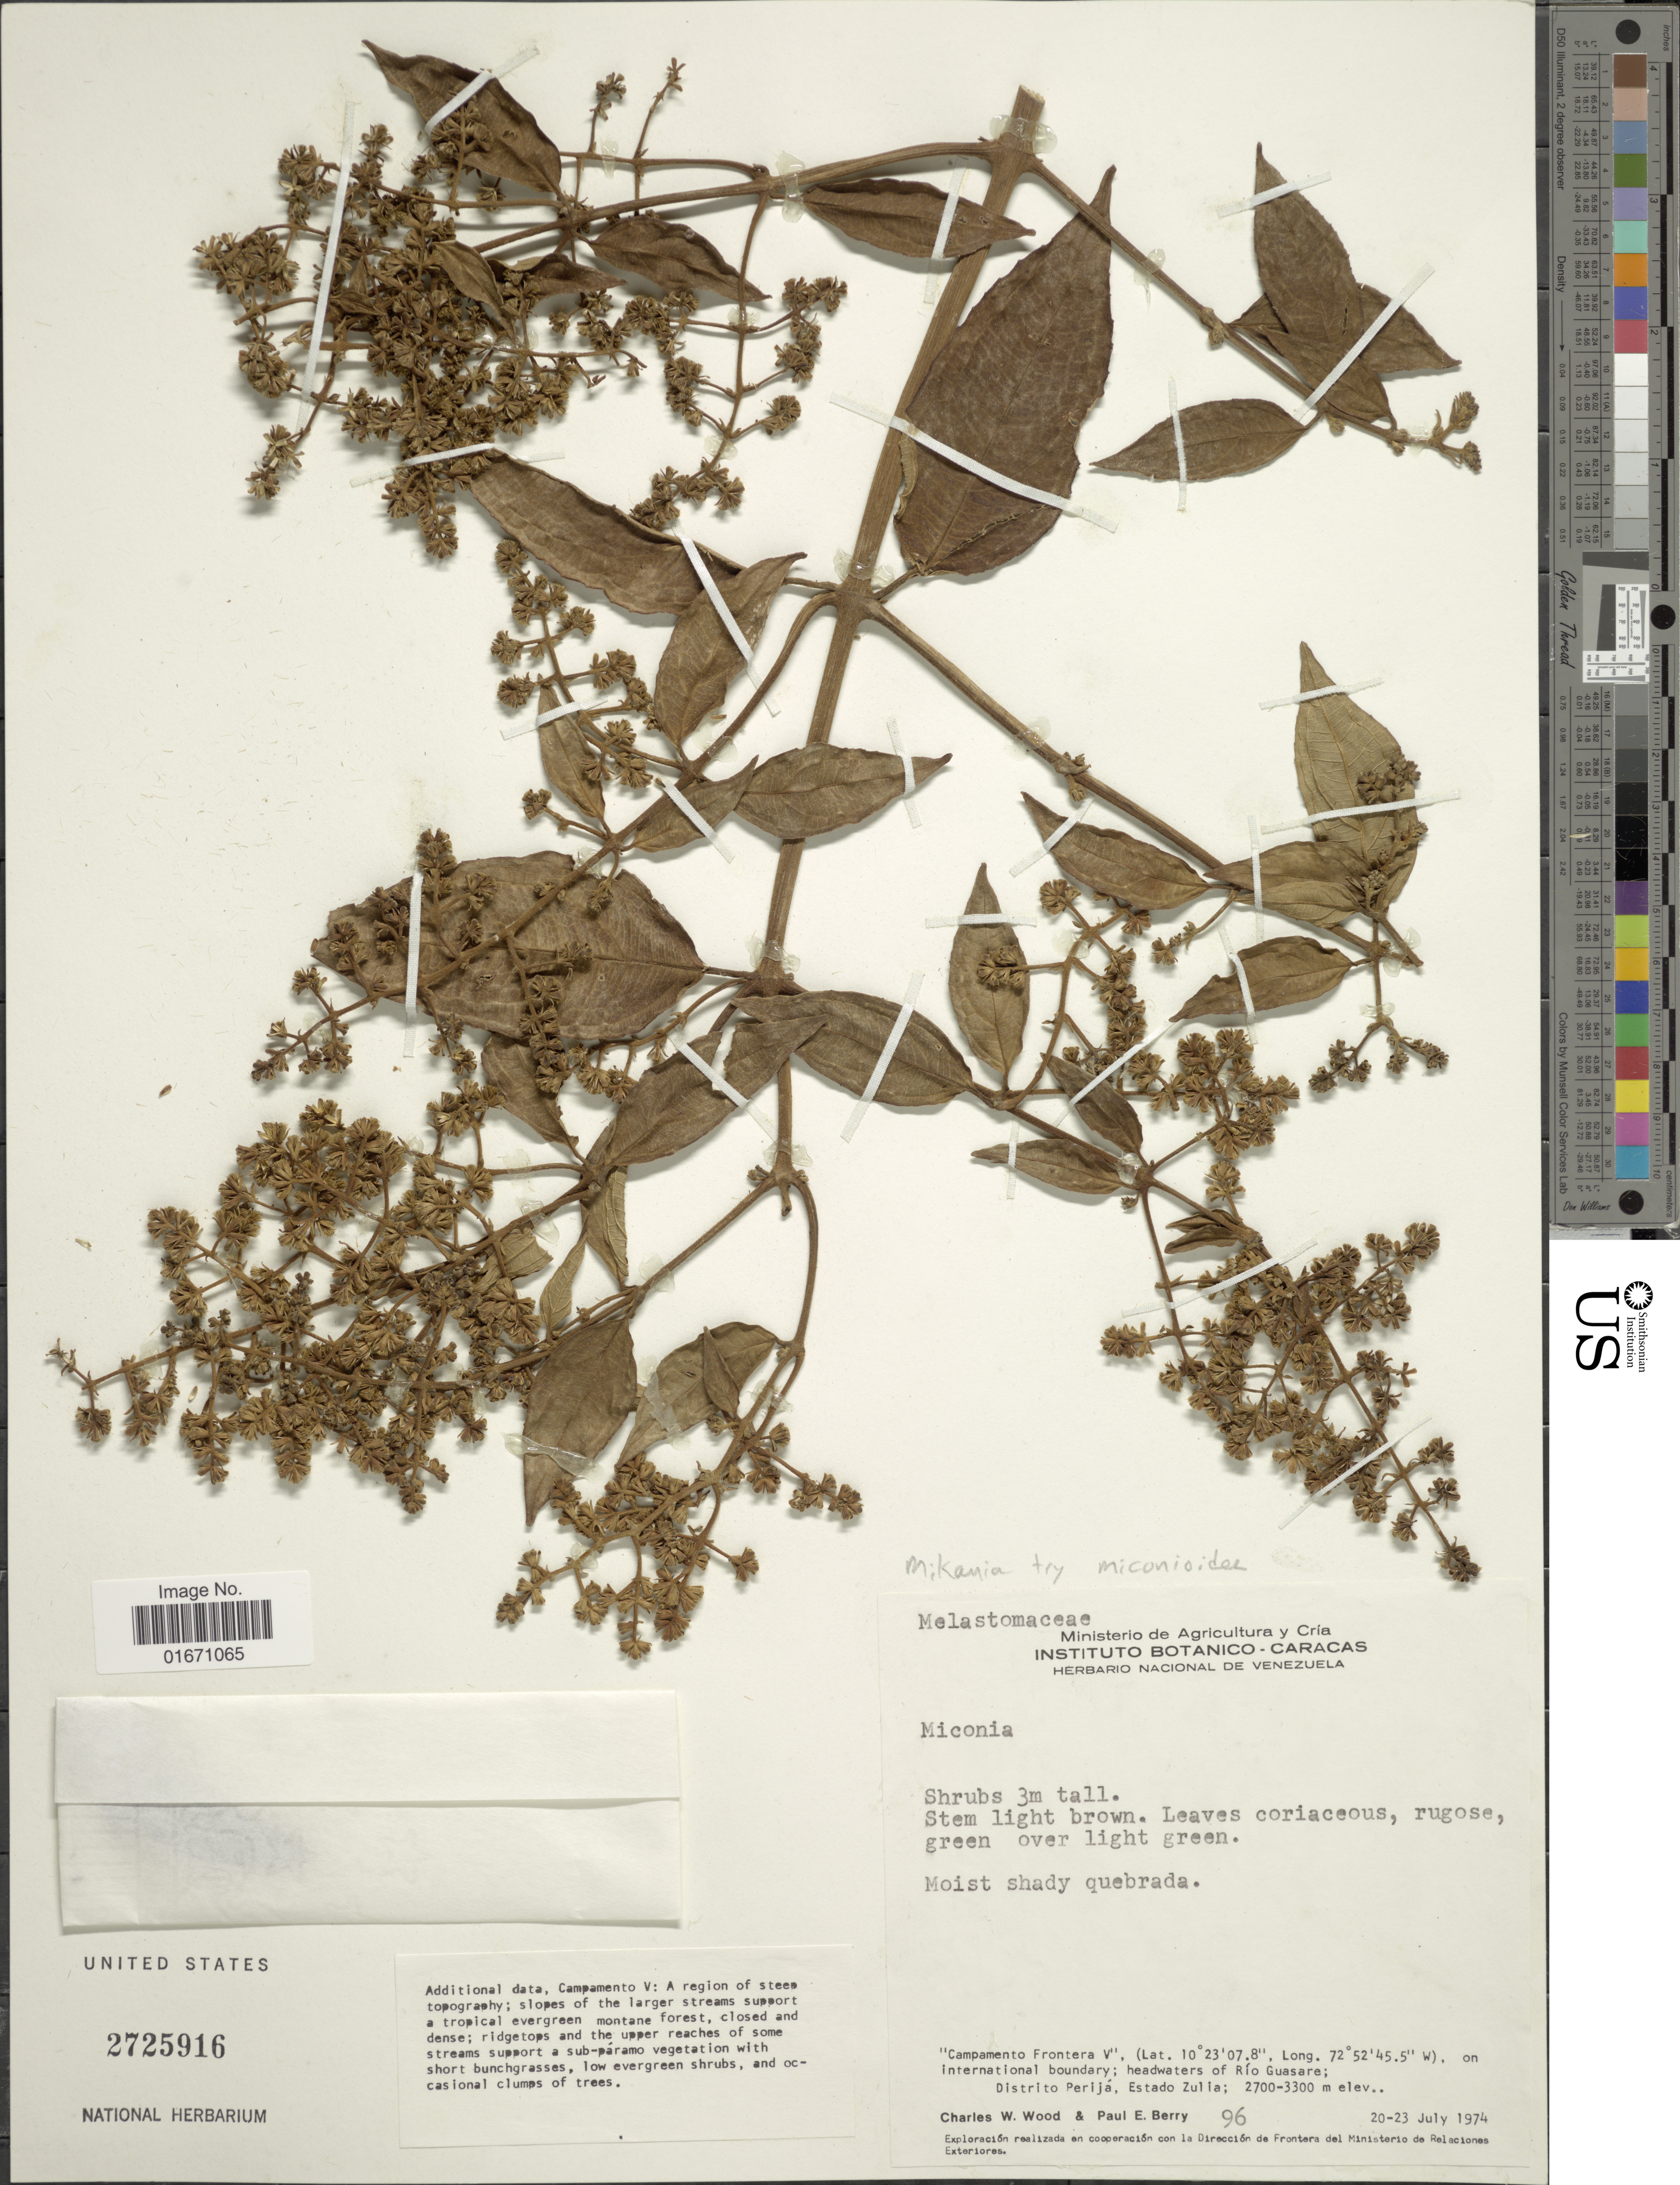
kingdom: Plantae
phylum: Tracheophyta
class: Magnoliopsida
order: Asterales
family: Asteraceae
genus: Mikania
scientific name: Mikania miconioides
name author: B.L. Rob.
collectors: C. Wood & P. E. Berry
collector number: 96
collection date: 1974-07-20/1974-07-23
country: Venezuela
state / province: Zulia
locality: Campamento Frontera V, on international boudary, headwaters of Rio Guasare, Distrito Perija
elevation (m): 2700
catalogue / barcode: US 2725916